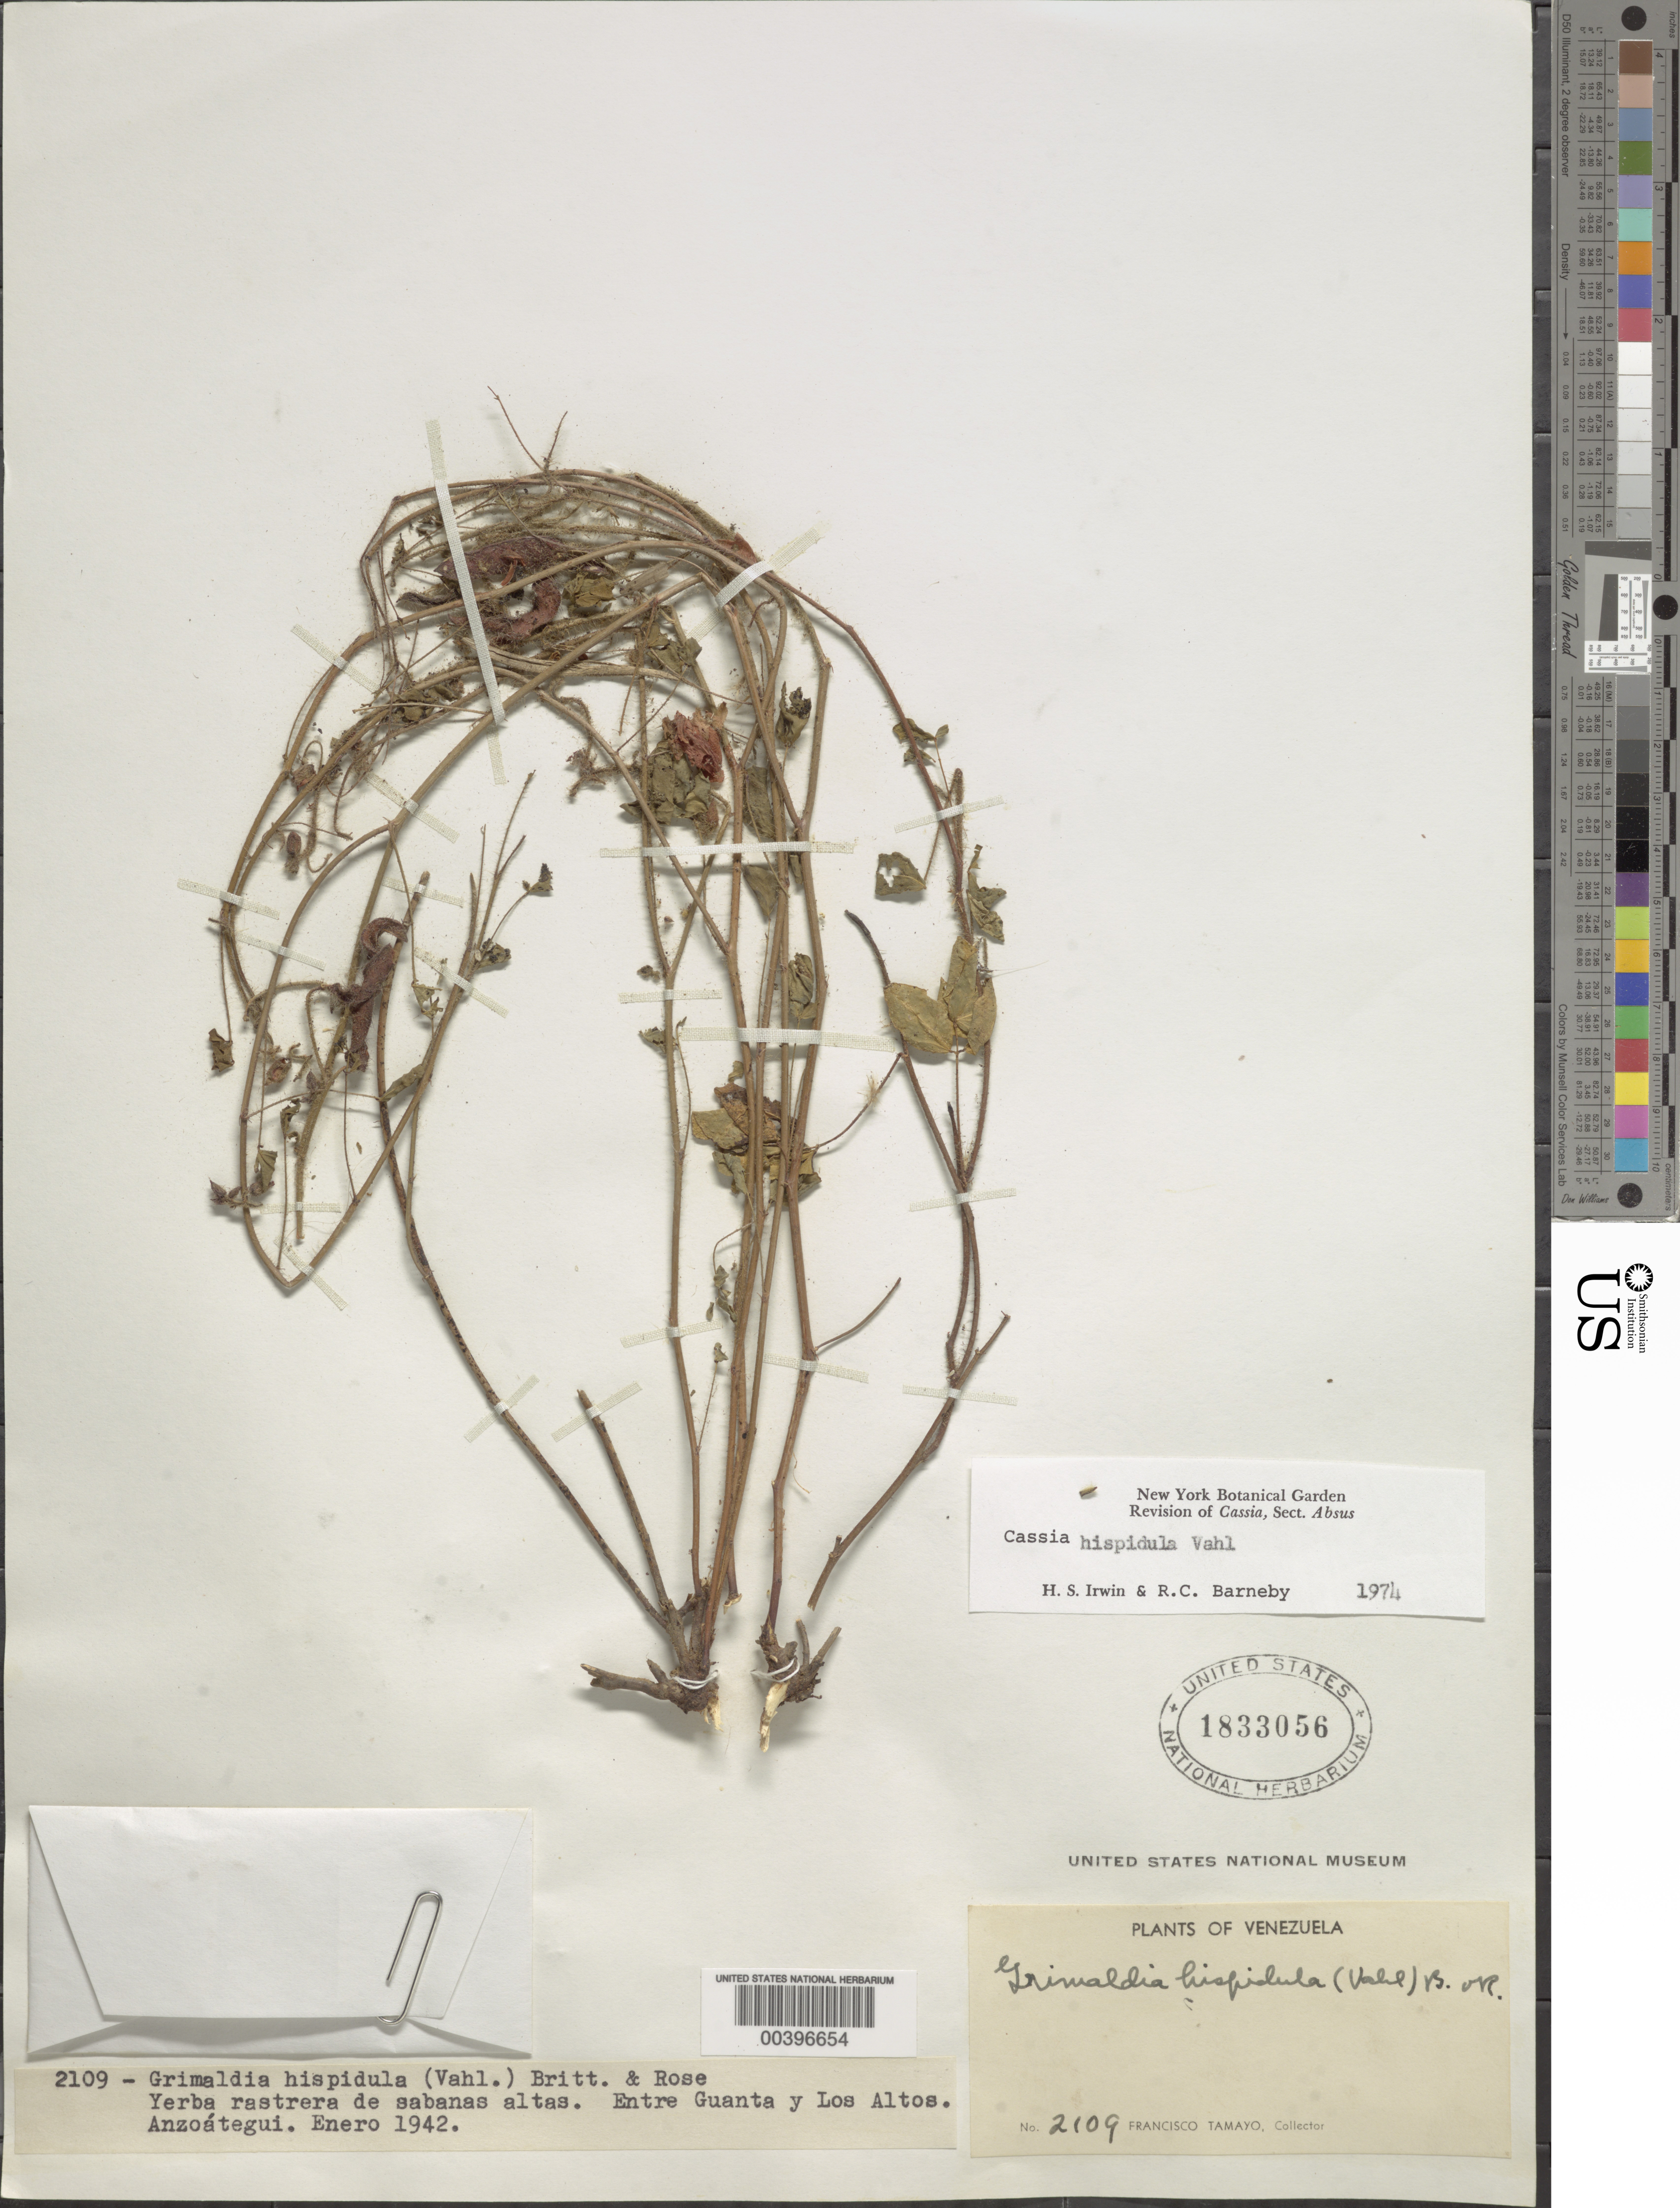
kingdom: Plantae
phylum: Tracheophyta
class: Magnoliopsida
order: Fabales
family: Fabaceae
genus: Chamaecrista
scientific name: Chamaecrista hispidula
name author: (Vahl) H.S. Irwin & Barneby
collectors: F. Tamayo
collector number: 2109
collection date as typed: Jan 1942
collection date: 1942-01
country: Venezuela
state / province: Anzoategui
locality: Entre guanta y los altos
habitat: Rastrera de sabanas altas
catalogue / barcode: US 1833056